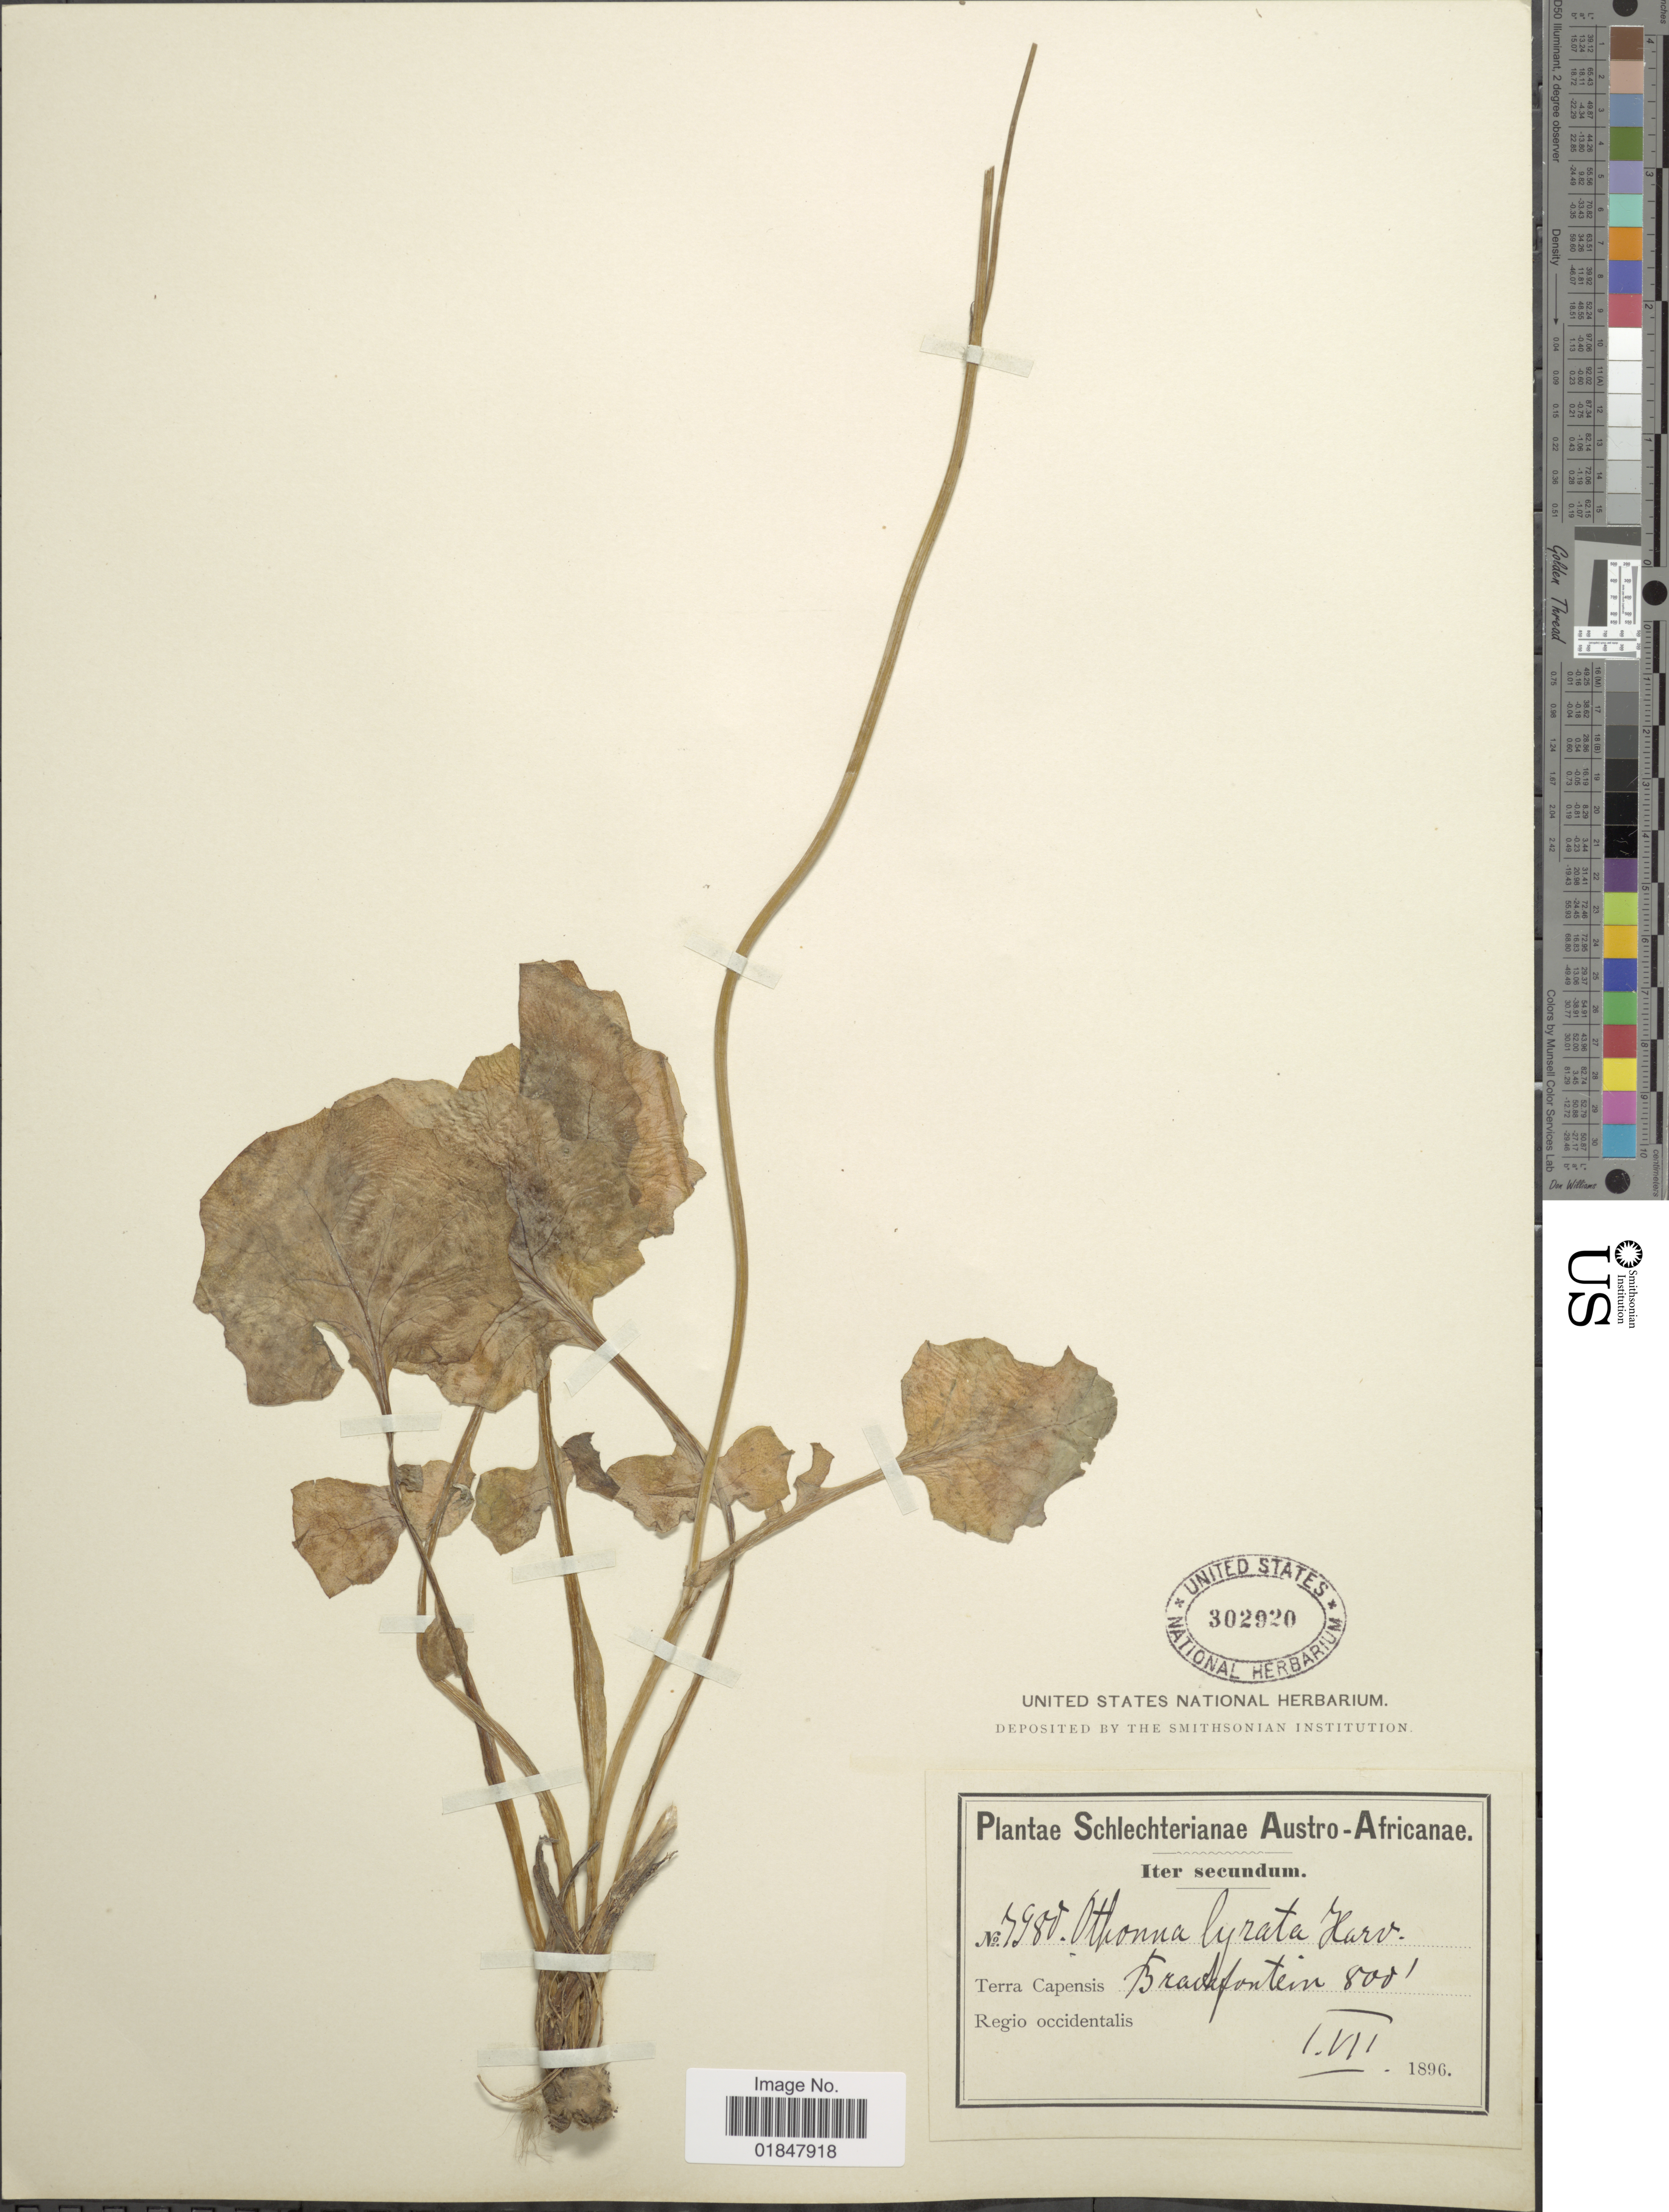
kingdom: Plantae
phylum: Tracheophyta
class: Magnoliopsida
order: Asterales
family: Asteraceae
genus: Othonna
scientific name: Othonna lyrata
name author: DC.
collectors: Schlechter, --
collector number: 7980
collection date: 1896-07-01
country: South Africa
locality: Austro-Africanae, Terra Capensis, Brakfontein, Regio occidentalis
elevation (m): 244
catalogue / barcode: US 302920